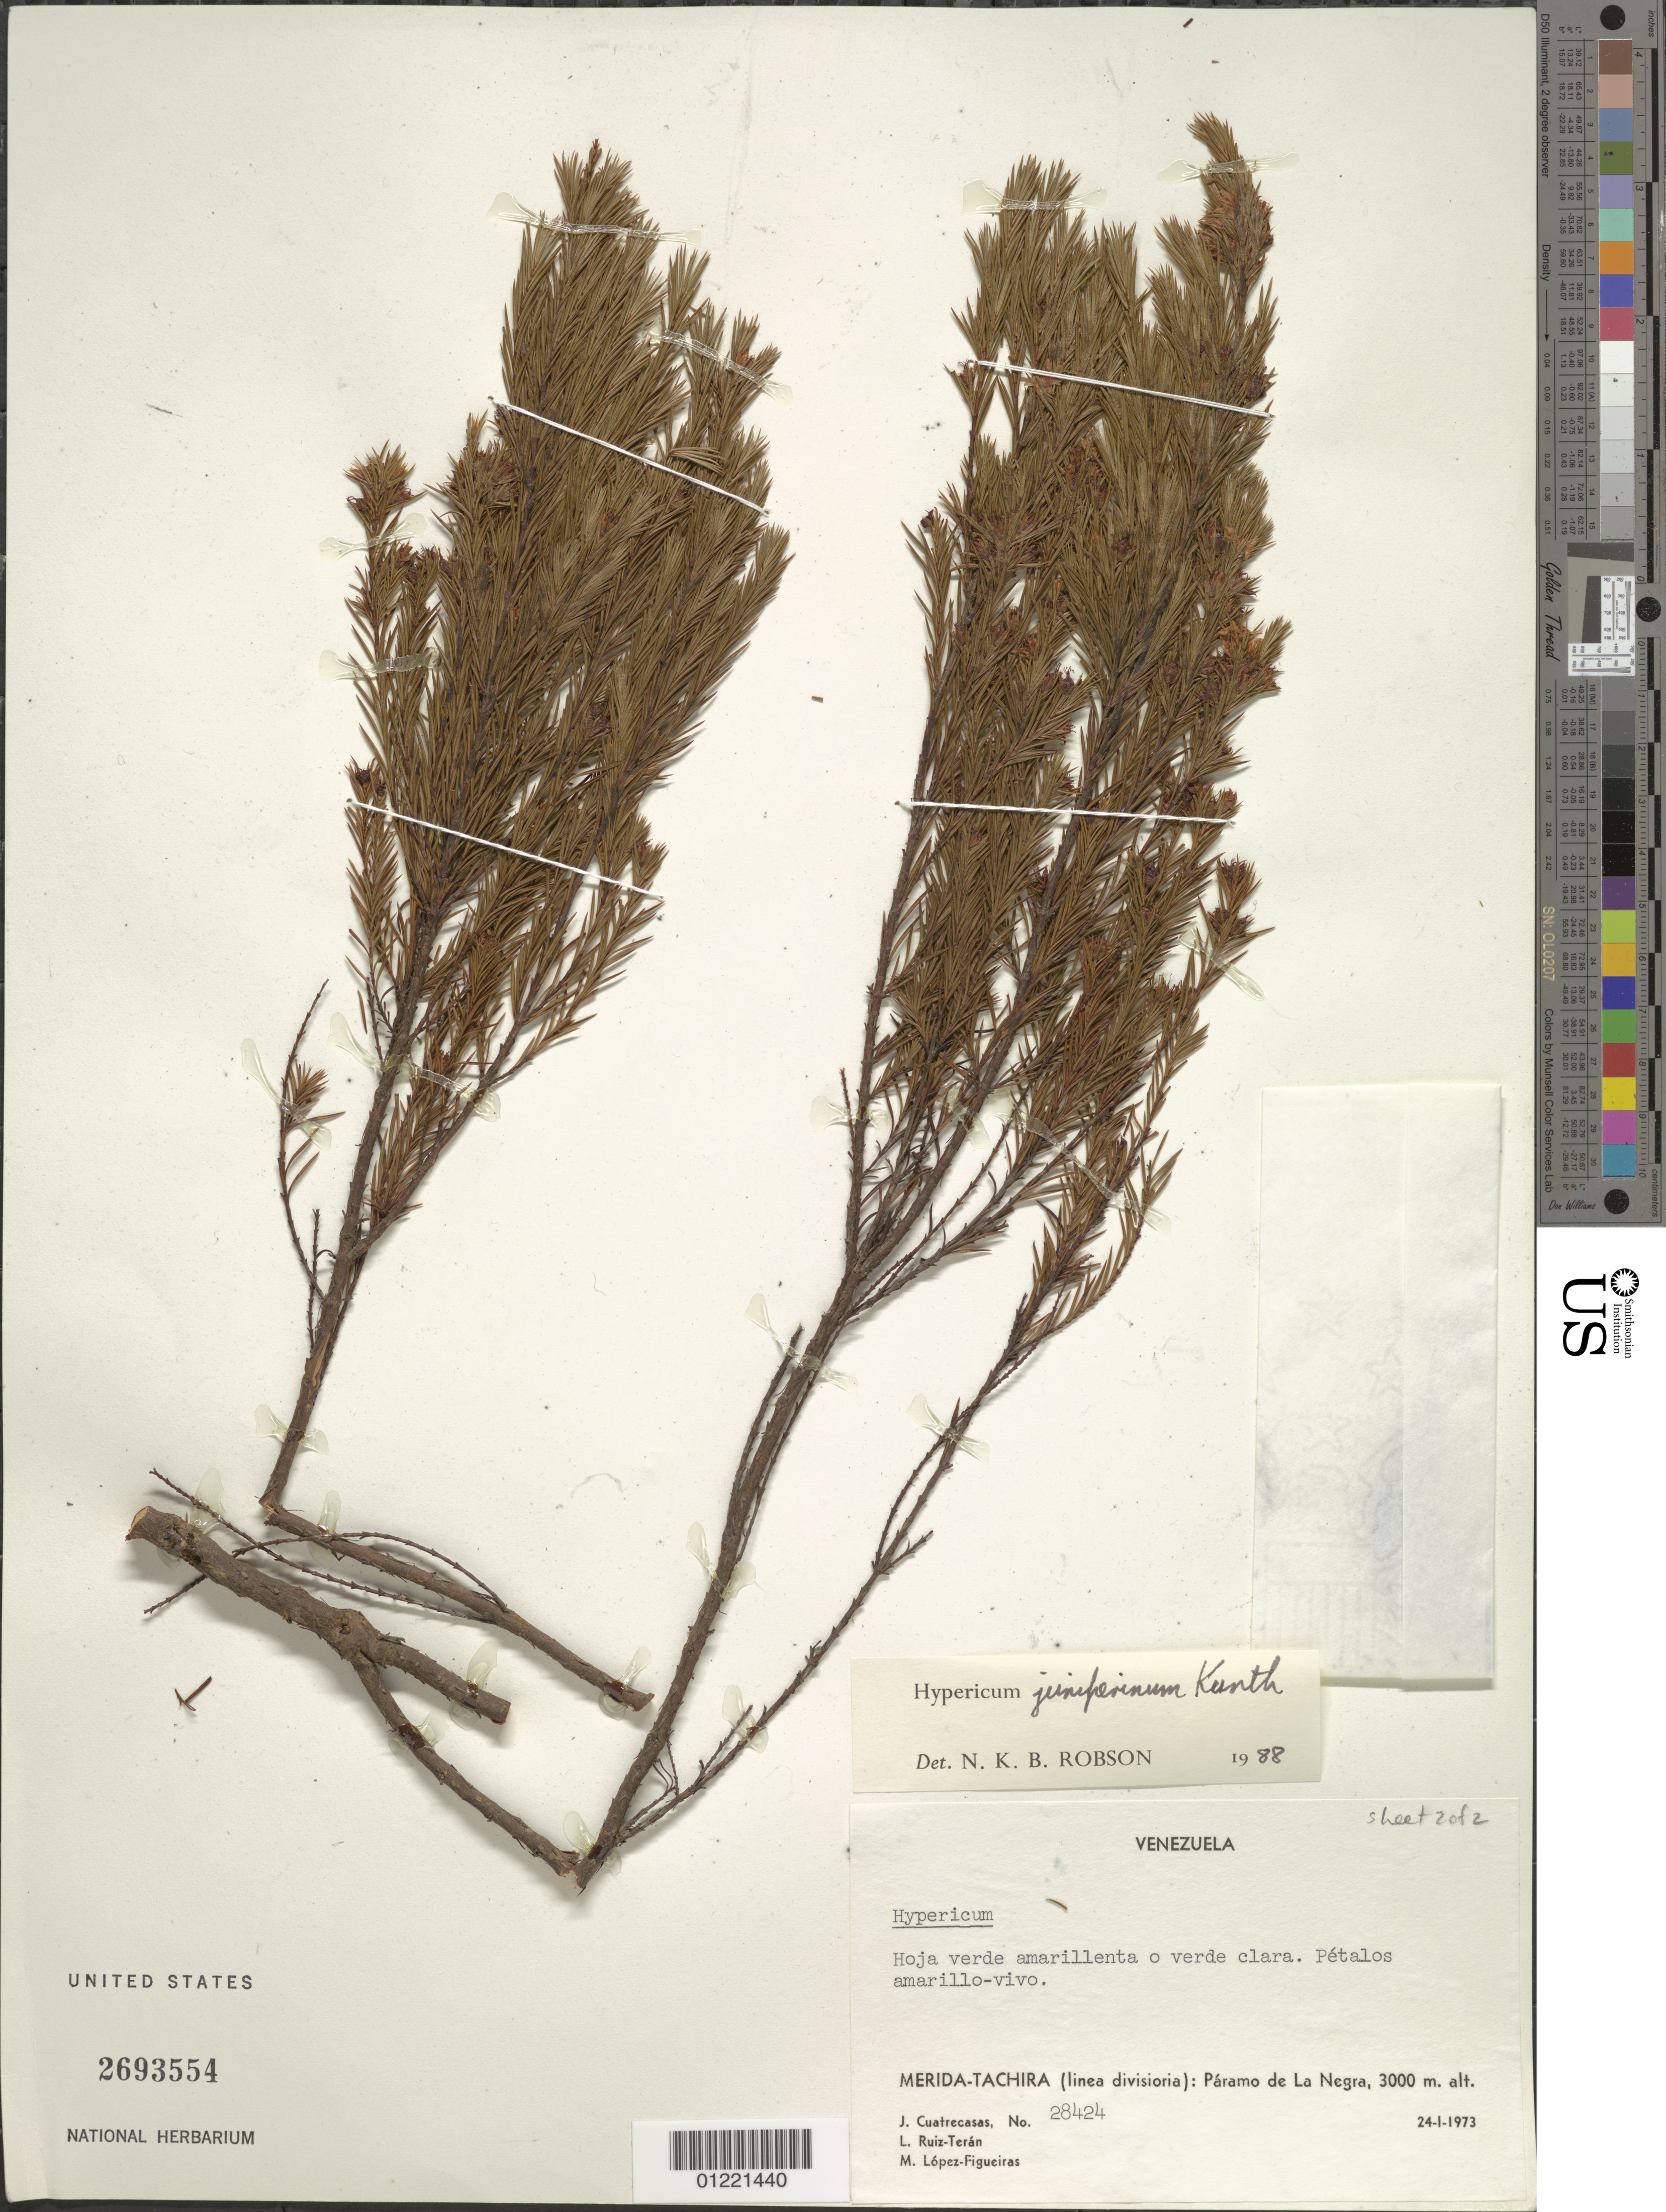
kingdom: Plantae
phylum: Tracheophyta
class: Magnoliopsida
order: Malpighiales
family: Hypericaceae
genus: Hypericum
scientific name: Hypericum juniperinum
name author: Kunth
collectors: J. Cuatrecasas, L. E. Ruíz-Terán & M. López Figueiras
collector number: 28424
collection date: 1973-01-24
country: Venezuela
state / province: Mérida / Tachira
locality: Paramo de La Negra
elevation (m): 3000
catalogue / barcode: US 2693554